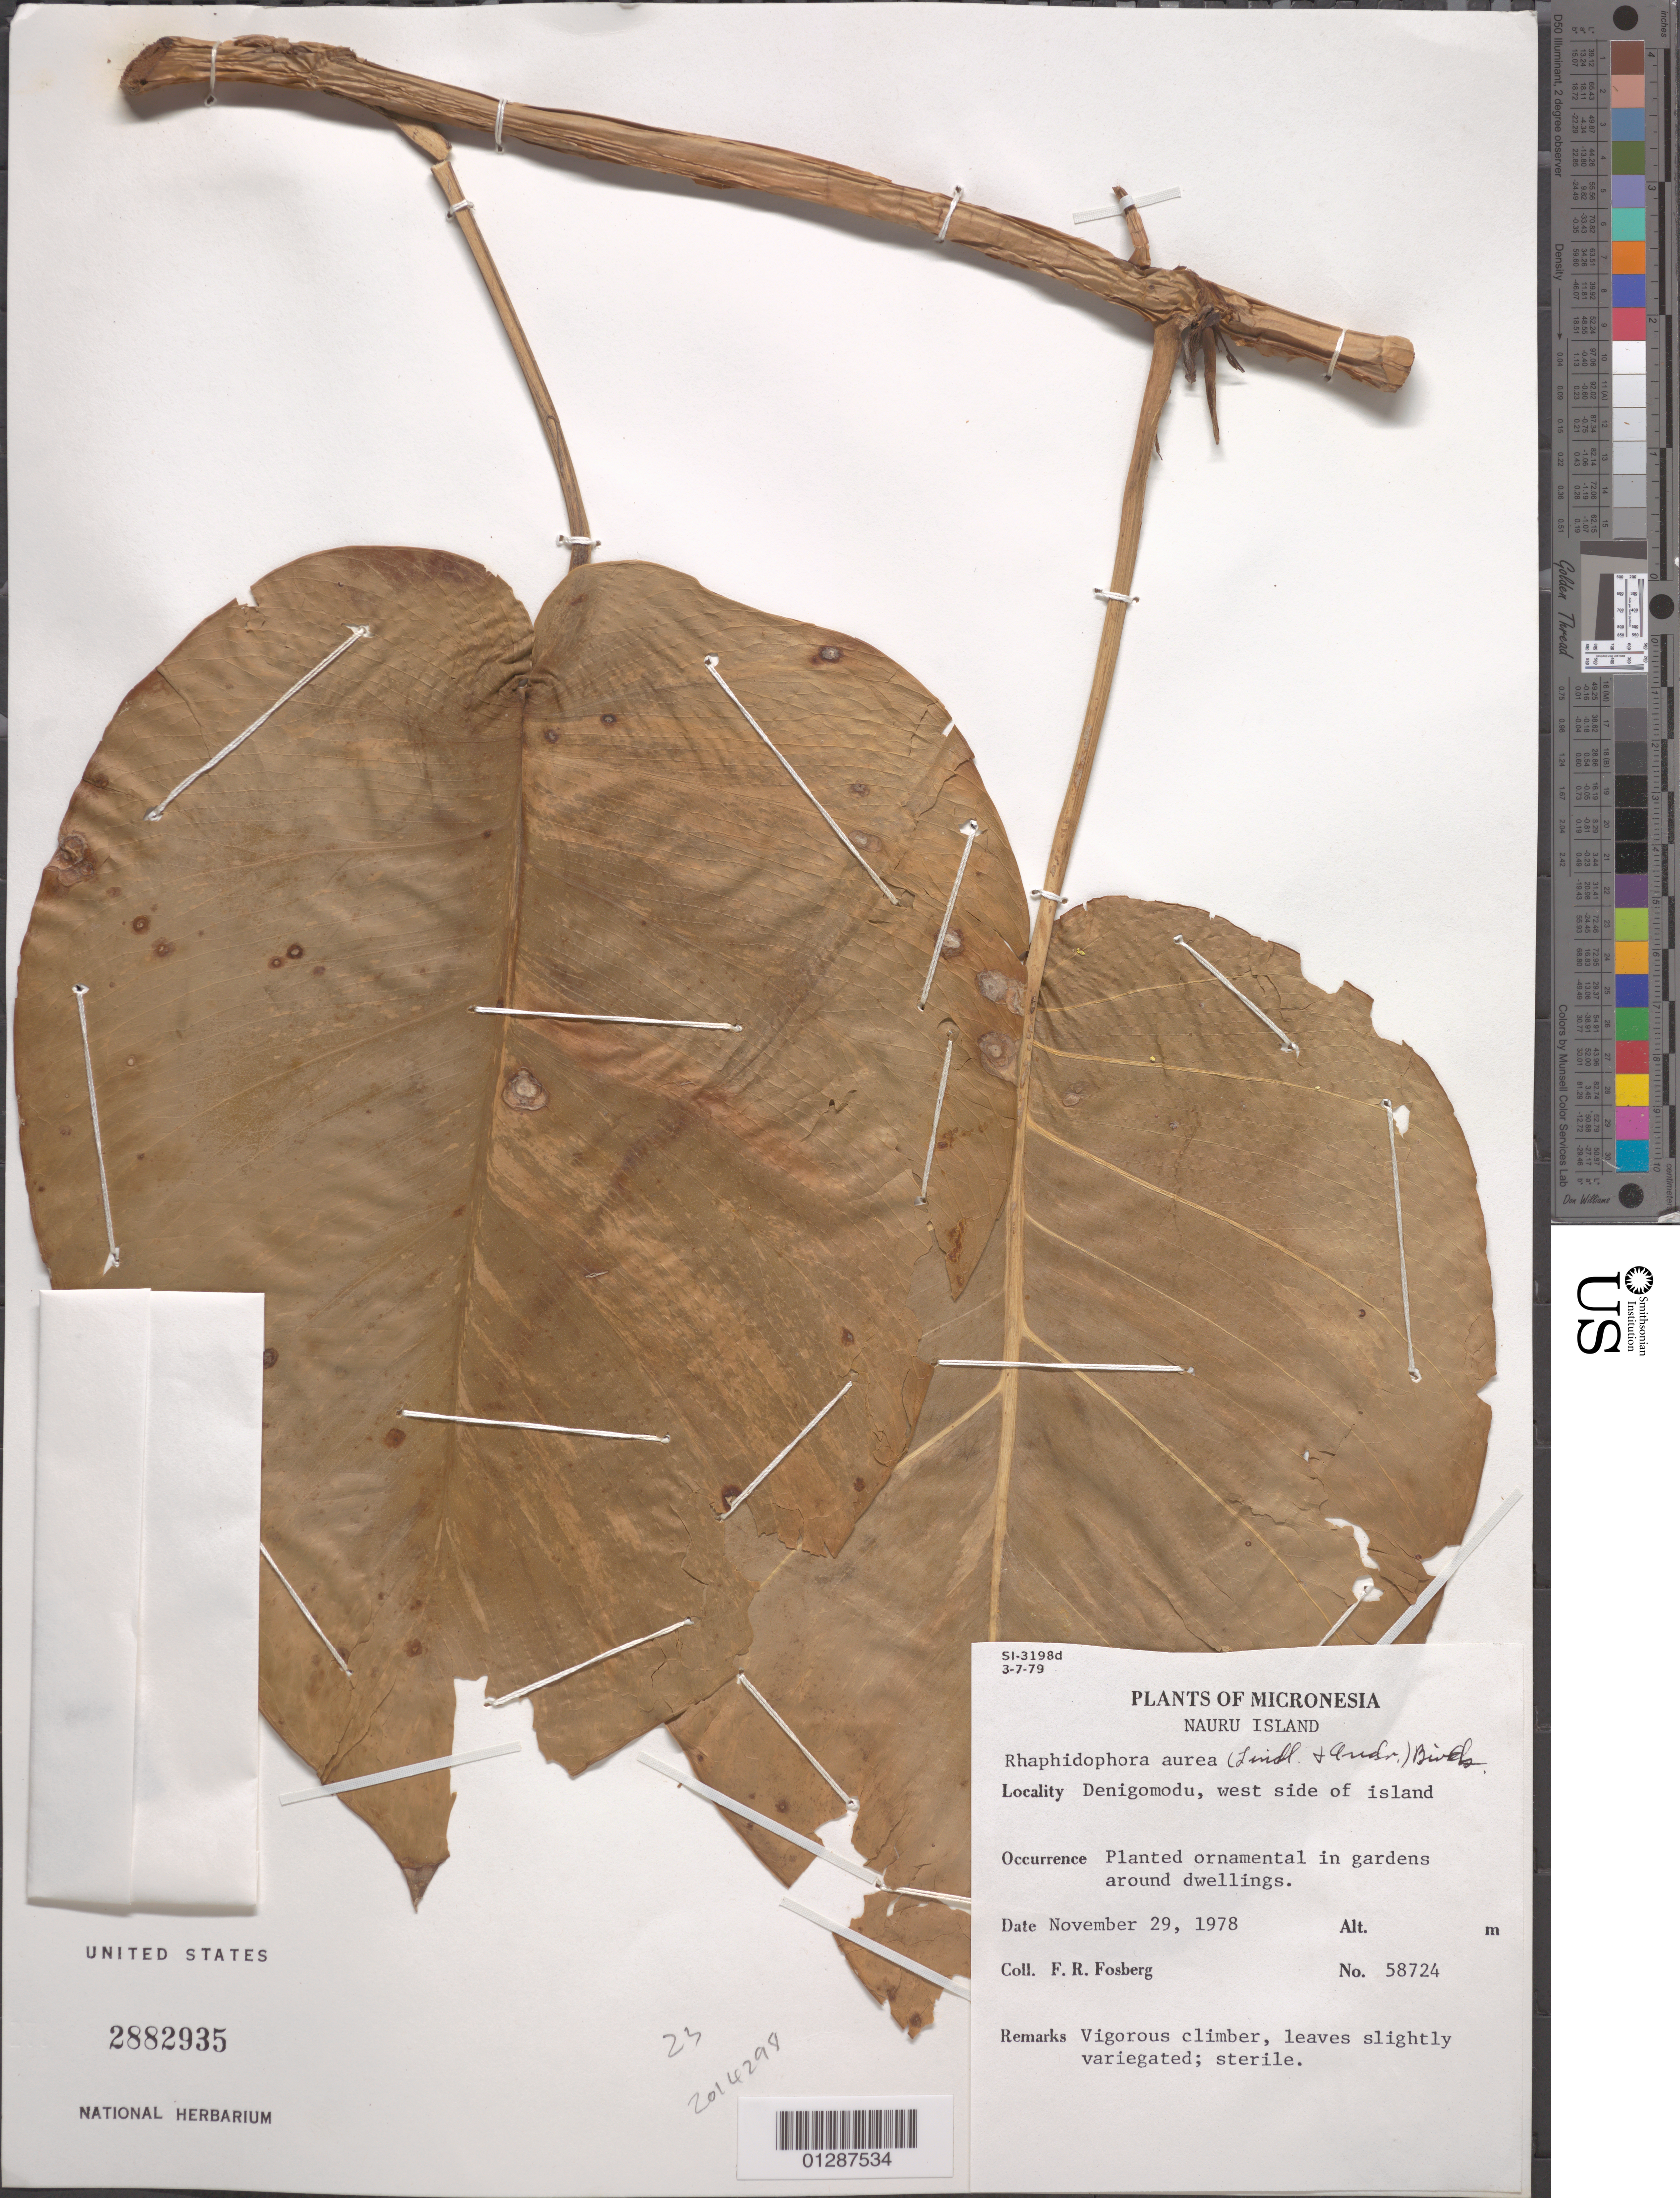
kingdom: Plantae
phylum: Tracheophyta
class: Liliopsida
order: Alismatales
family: Araceae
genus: Epipremnum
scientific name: Epipremnum aureum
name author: (Linden & André) G.S. Bunting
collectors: F. R. Fosberg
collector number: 58724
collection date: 1978-11-29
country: Micronesia, Federated States of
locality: Nauru Island. Denigomodu, west side of island. In gardens around dwellings.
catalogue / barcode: US 2882935